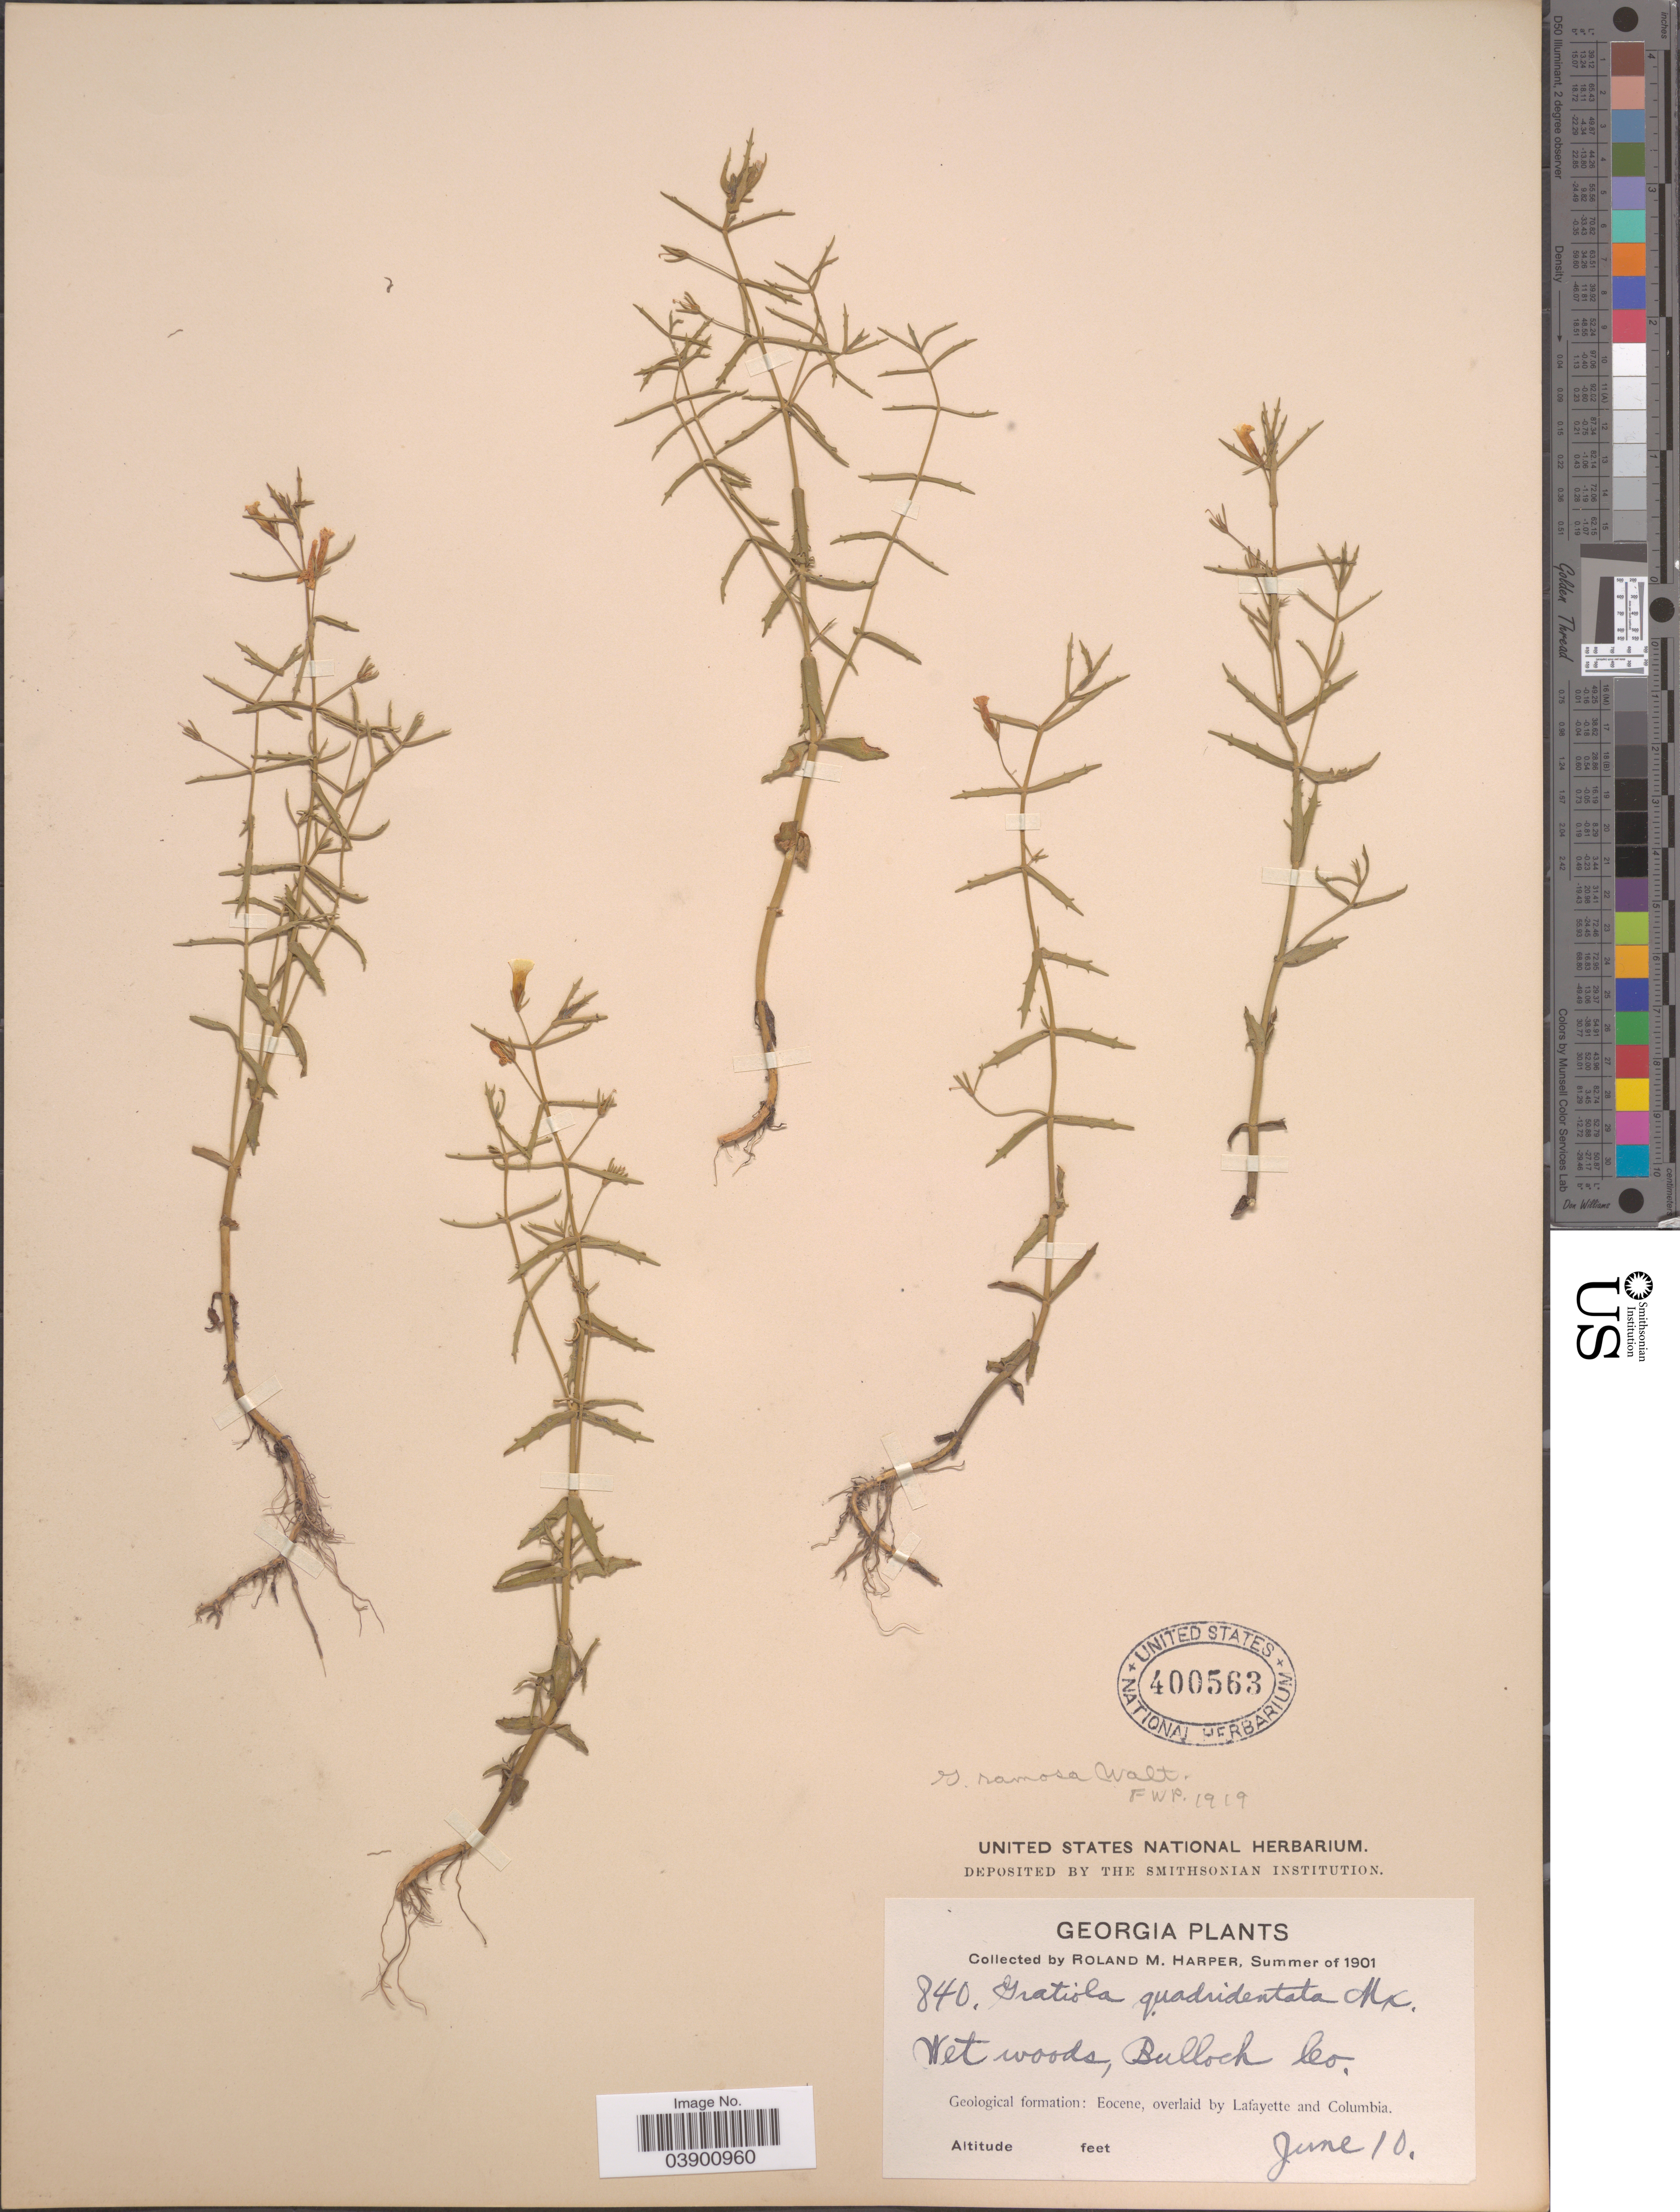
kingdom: Plantae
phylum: Tracheophyta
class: Magnoliopsida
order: Lamiales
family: Plantaginaceae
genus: Gratiola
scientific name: Gratiola ramosa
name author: Walter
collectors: R. M. Harper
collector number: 840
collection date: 1901-06-10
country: United States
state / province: Georgia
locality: Bullock Co. By Lafayette and Columbia.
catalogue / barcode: US 400563